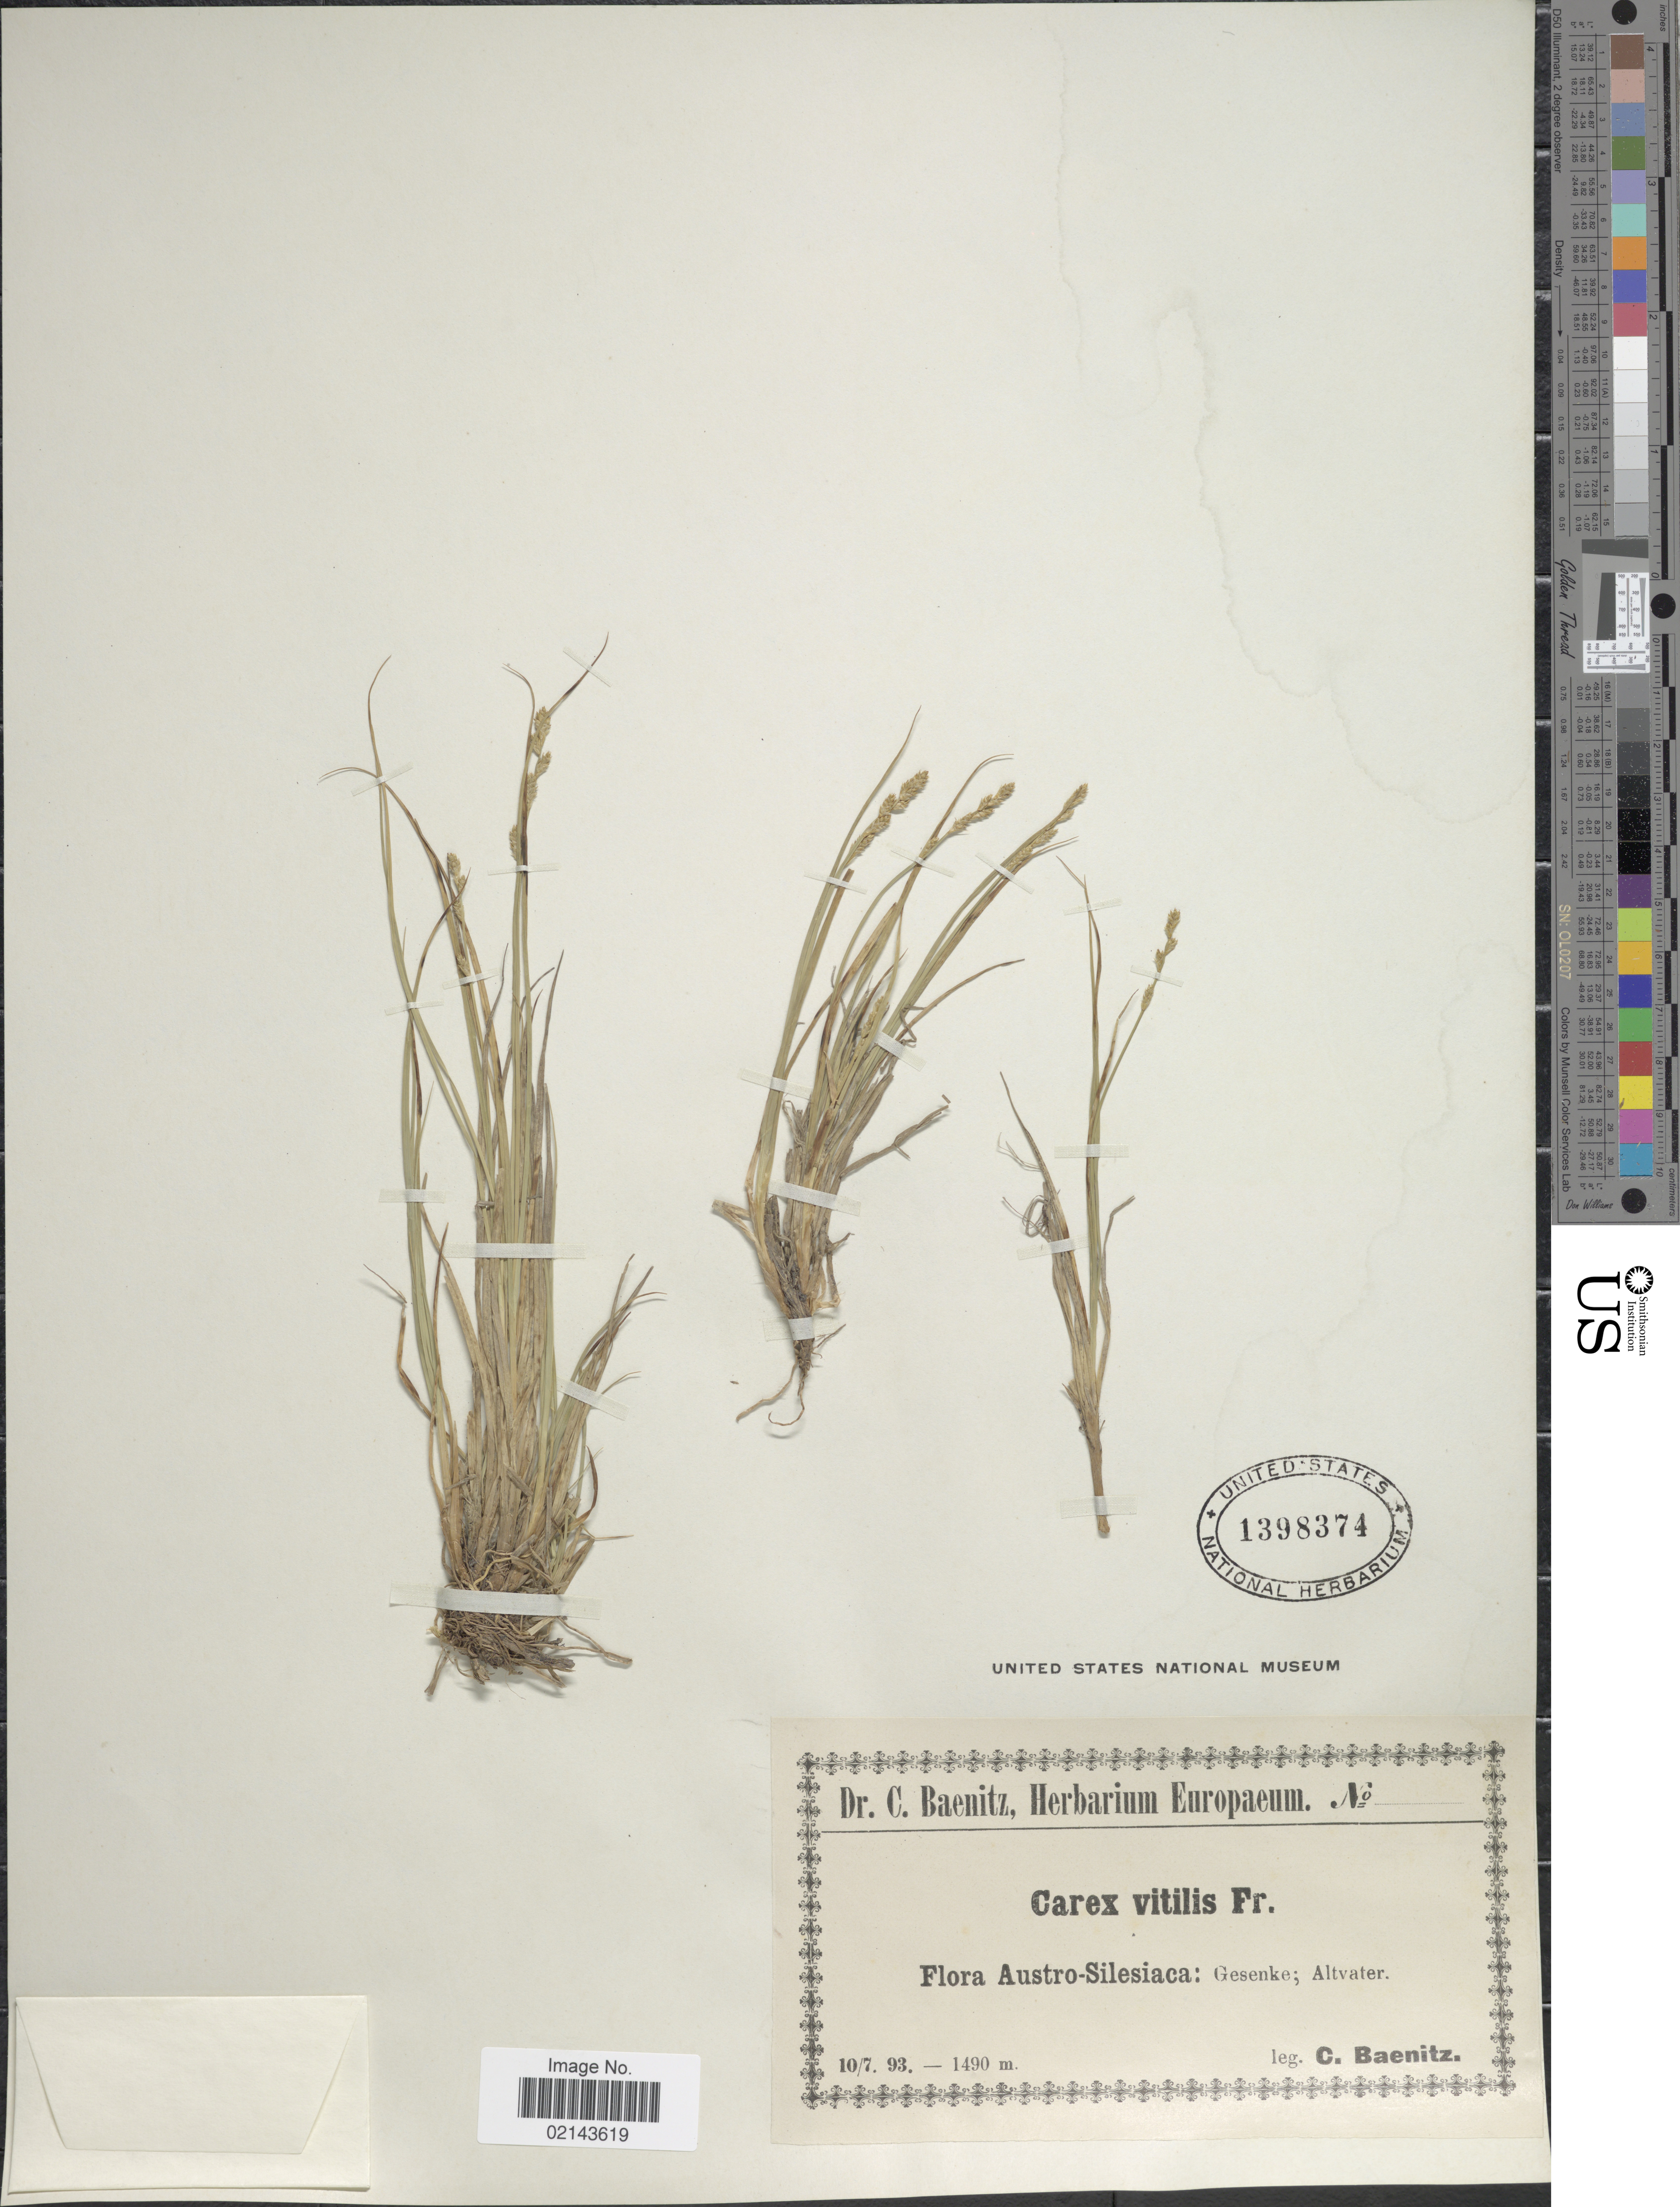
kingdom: Plantae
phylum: Tracheophyta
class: Liliopsida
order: Poales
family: Cyperaceae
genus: Carex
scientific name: Carex brunnescens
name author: (Pers.) Poir.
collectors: C. G. Baenitz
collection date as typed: Transcribed d/m/y: 10/7/93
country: Czechia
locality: Austro-Silesiaca: Gesenke; Altvater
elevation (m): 1490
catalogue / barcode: US 1398374